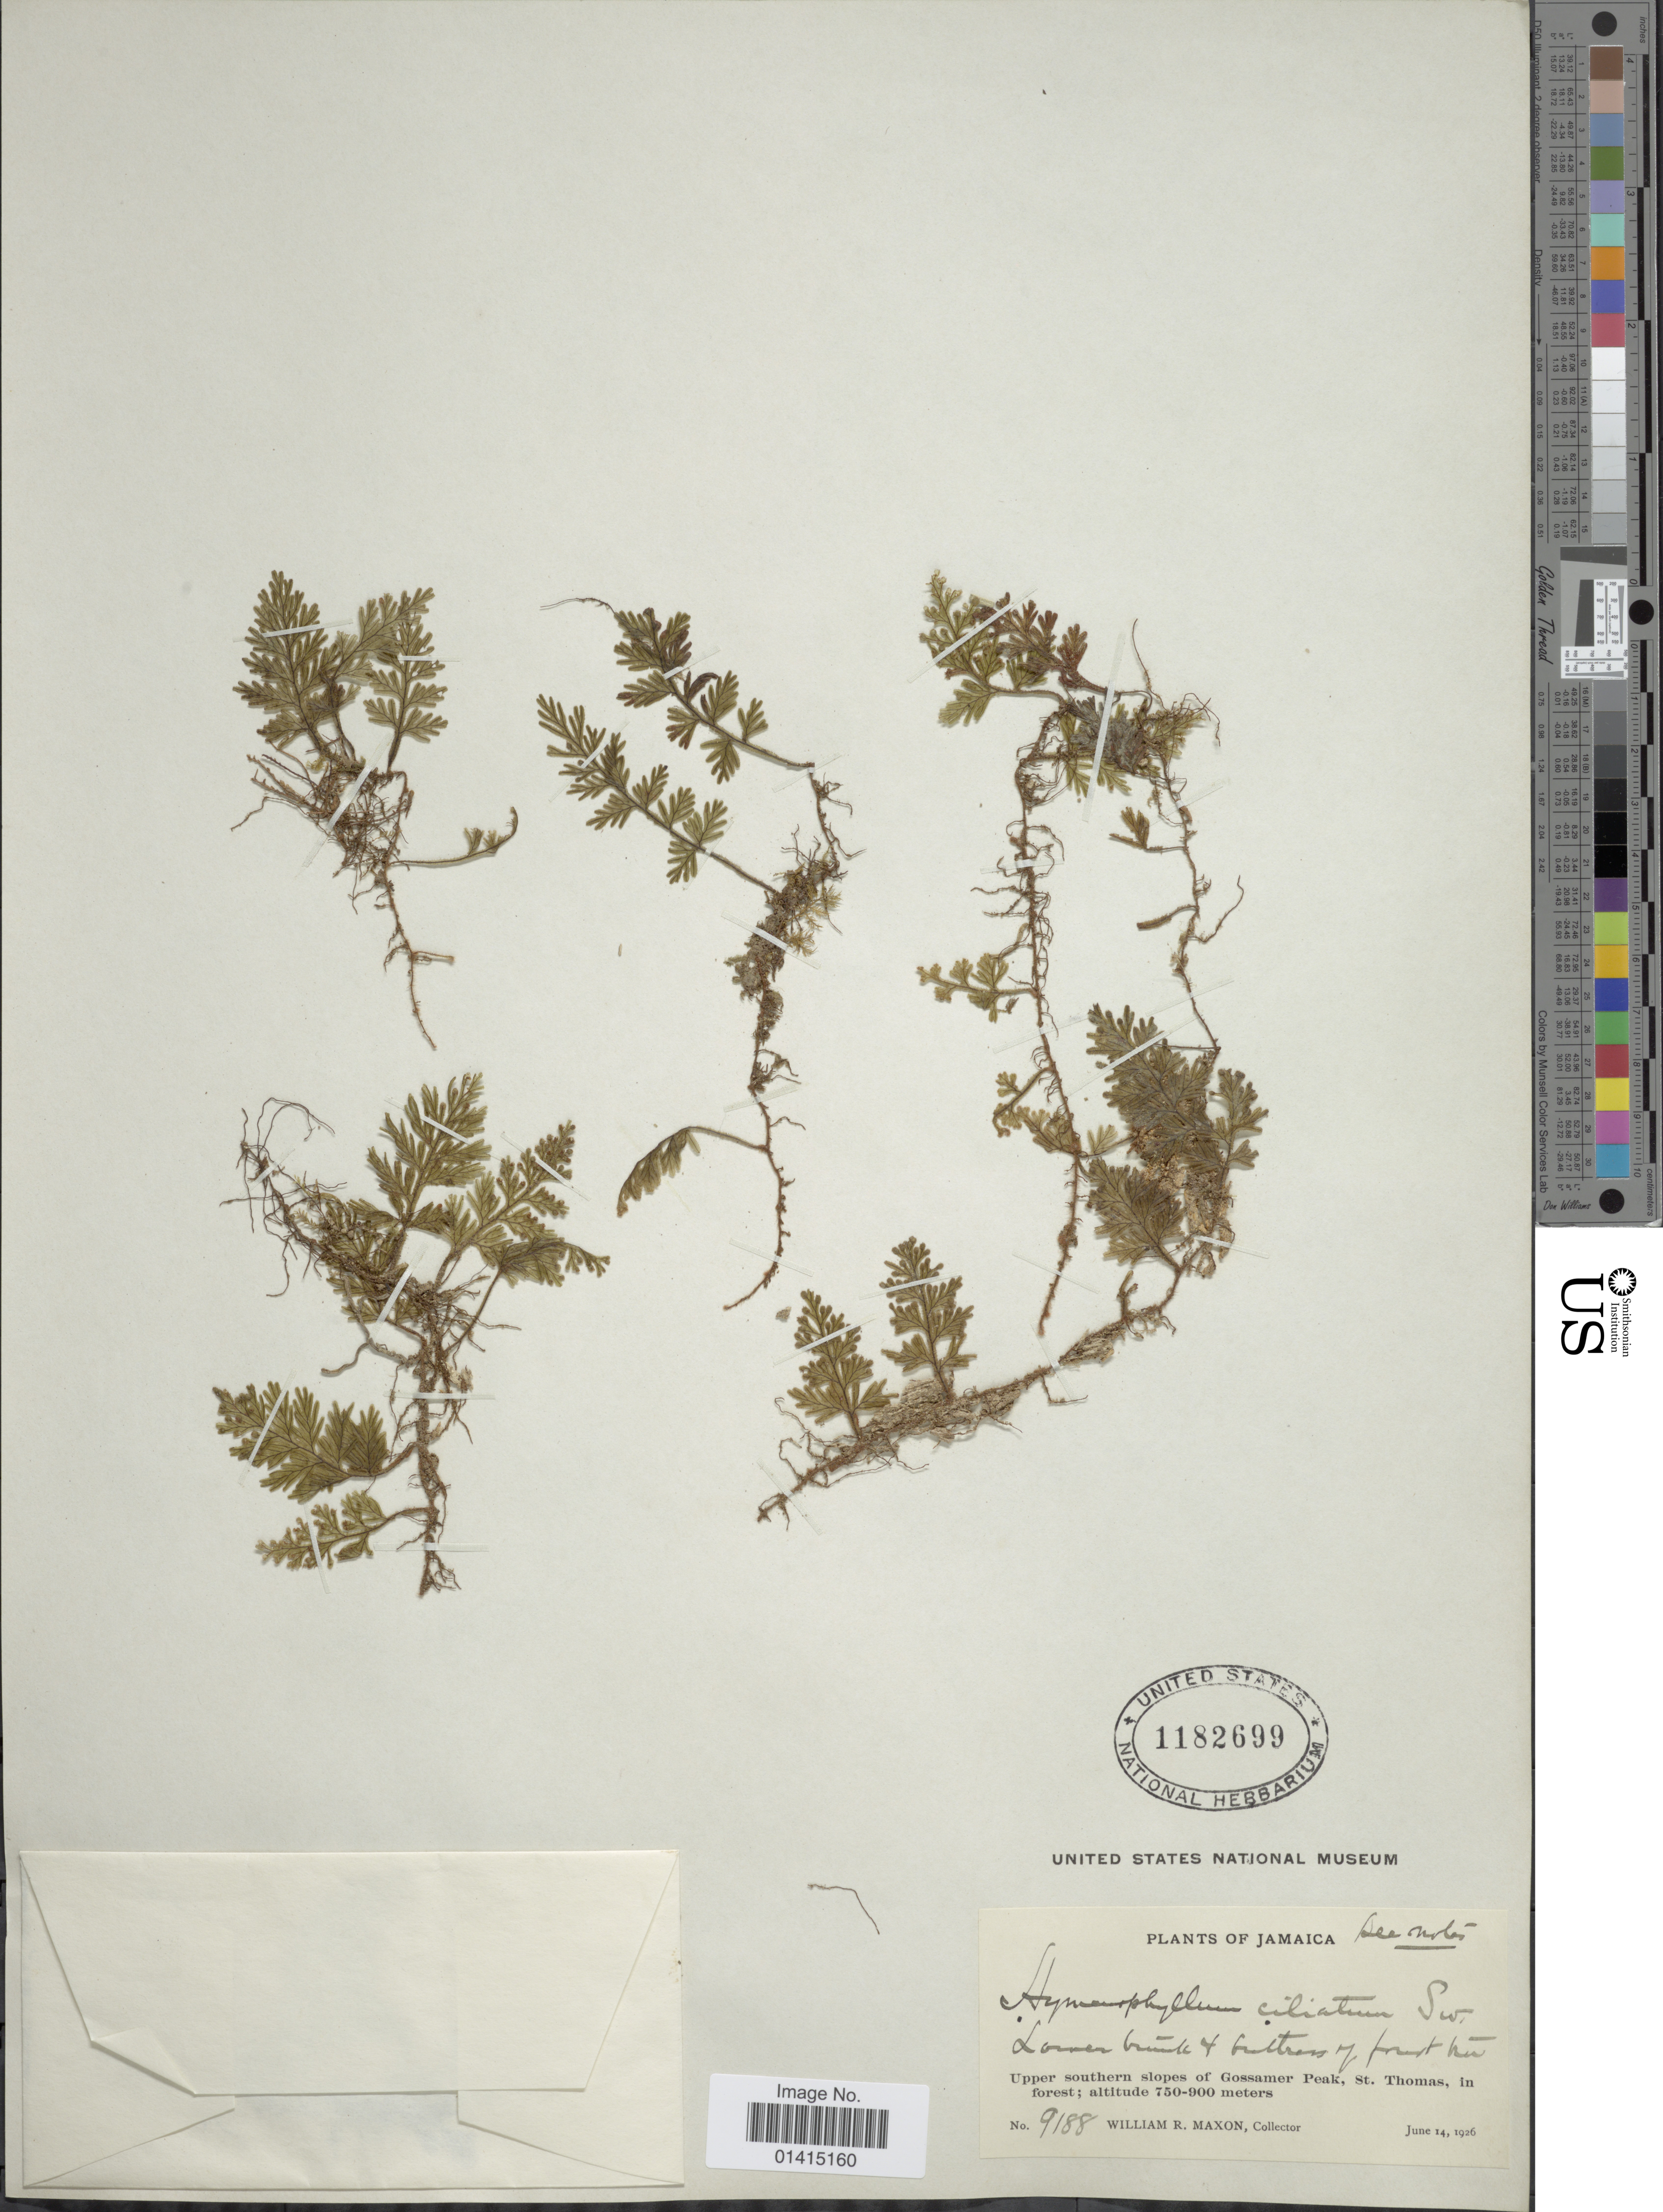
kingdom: Plantae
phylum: Tracheophyta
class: Polypodiopsida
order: Hymenophyllales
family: Hymenophyllaceae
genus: Hymenophyllum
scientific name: Hymenophyllum hirsutum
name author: (L.) Sw.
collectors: W. R. Maxon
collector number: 9188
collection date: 1926-06-14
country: Jamaica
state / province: Saint Thomas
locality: Upper southern slopes of Gossamer Peak, St. Thomas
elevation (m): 750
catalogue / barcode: US 1182699